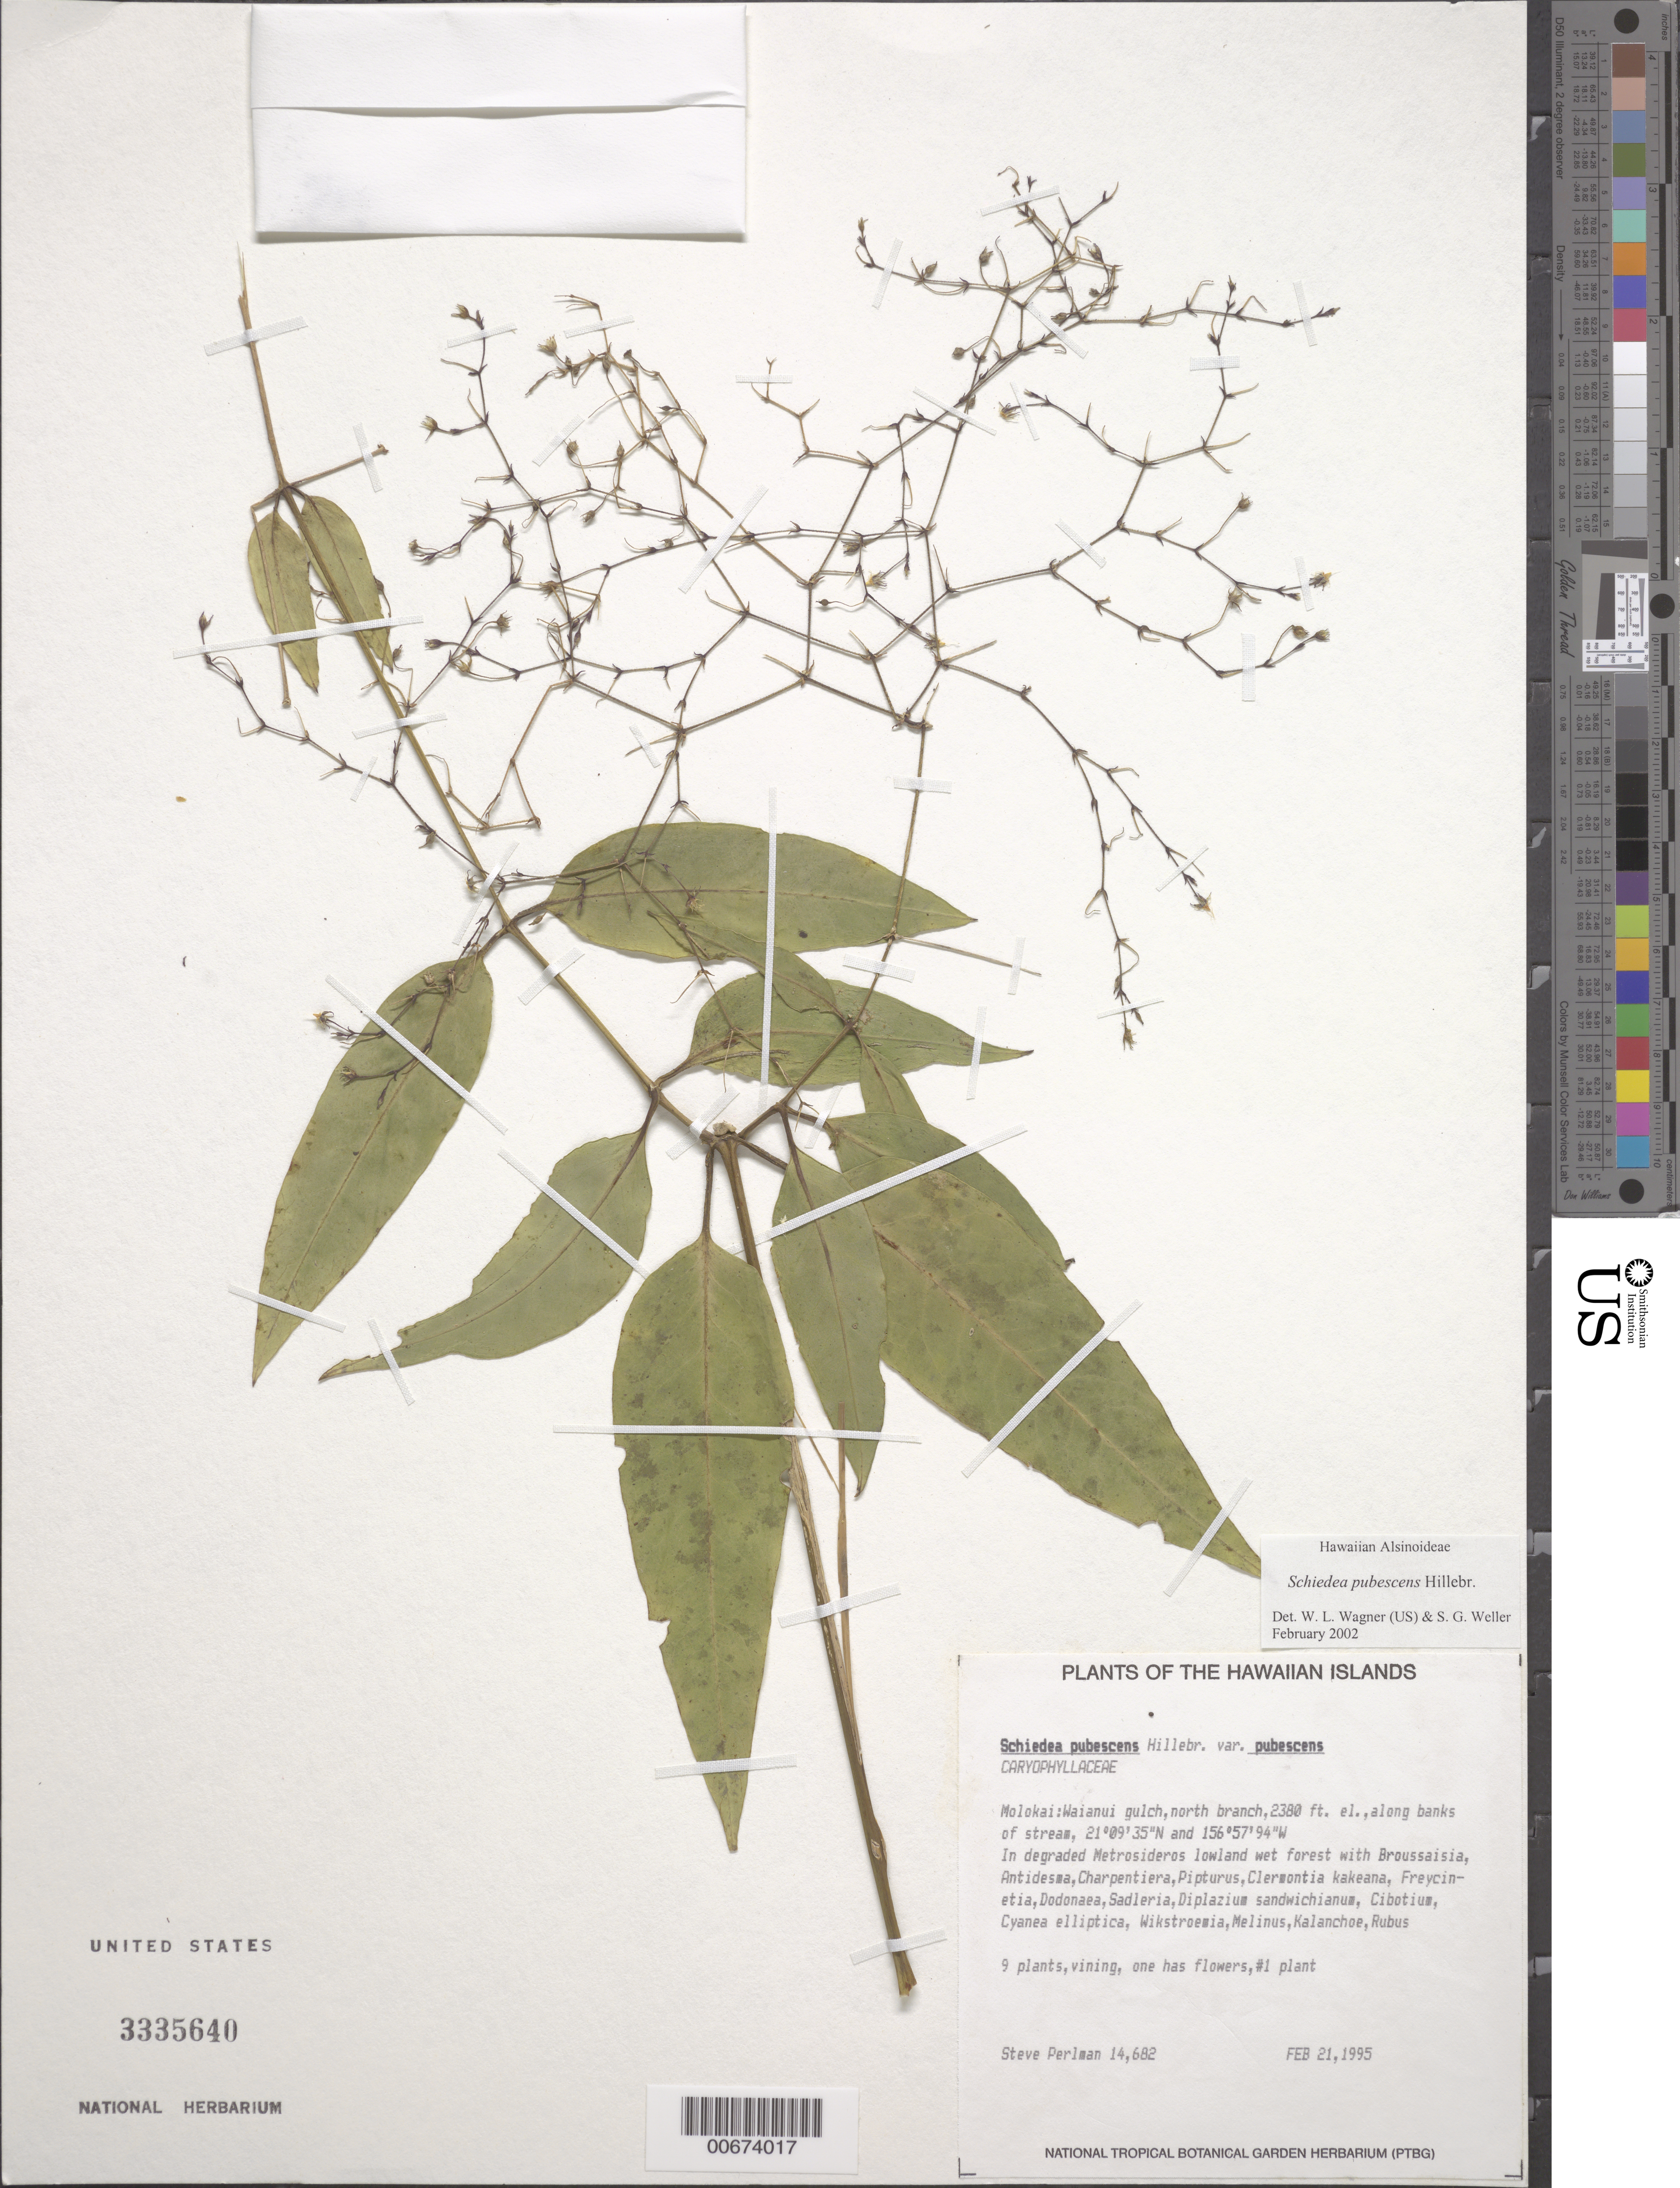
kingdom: Plantae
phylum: Tracheophyta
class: Magnoliopsida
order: Caryophyllales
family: Caryophyllaceae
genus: Schiedea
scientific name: Schiedea pubescens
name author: Hillebr.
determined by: Wagner, W. L.; Weller, Stephen G.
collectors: S. P. Perlman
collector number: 14682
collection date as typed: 21 Feb 1995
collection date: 1995-02-21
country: United States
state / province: Hawaii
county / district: Maui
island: Moloka'i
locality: Waianui gulch, N branch, along banks of stream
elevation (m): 725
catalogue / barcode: US 3335640